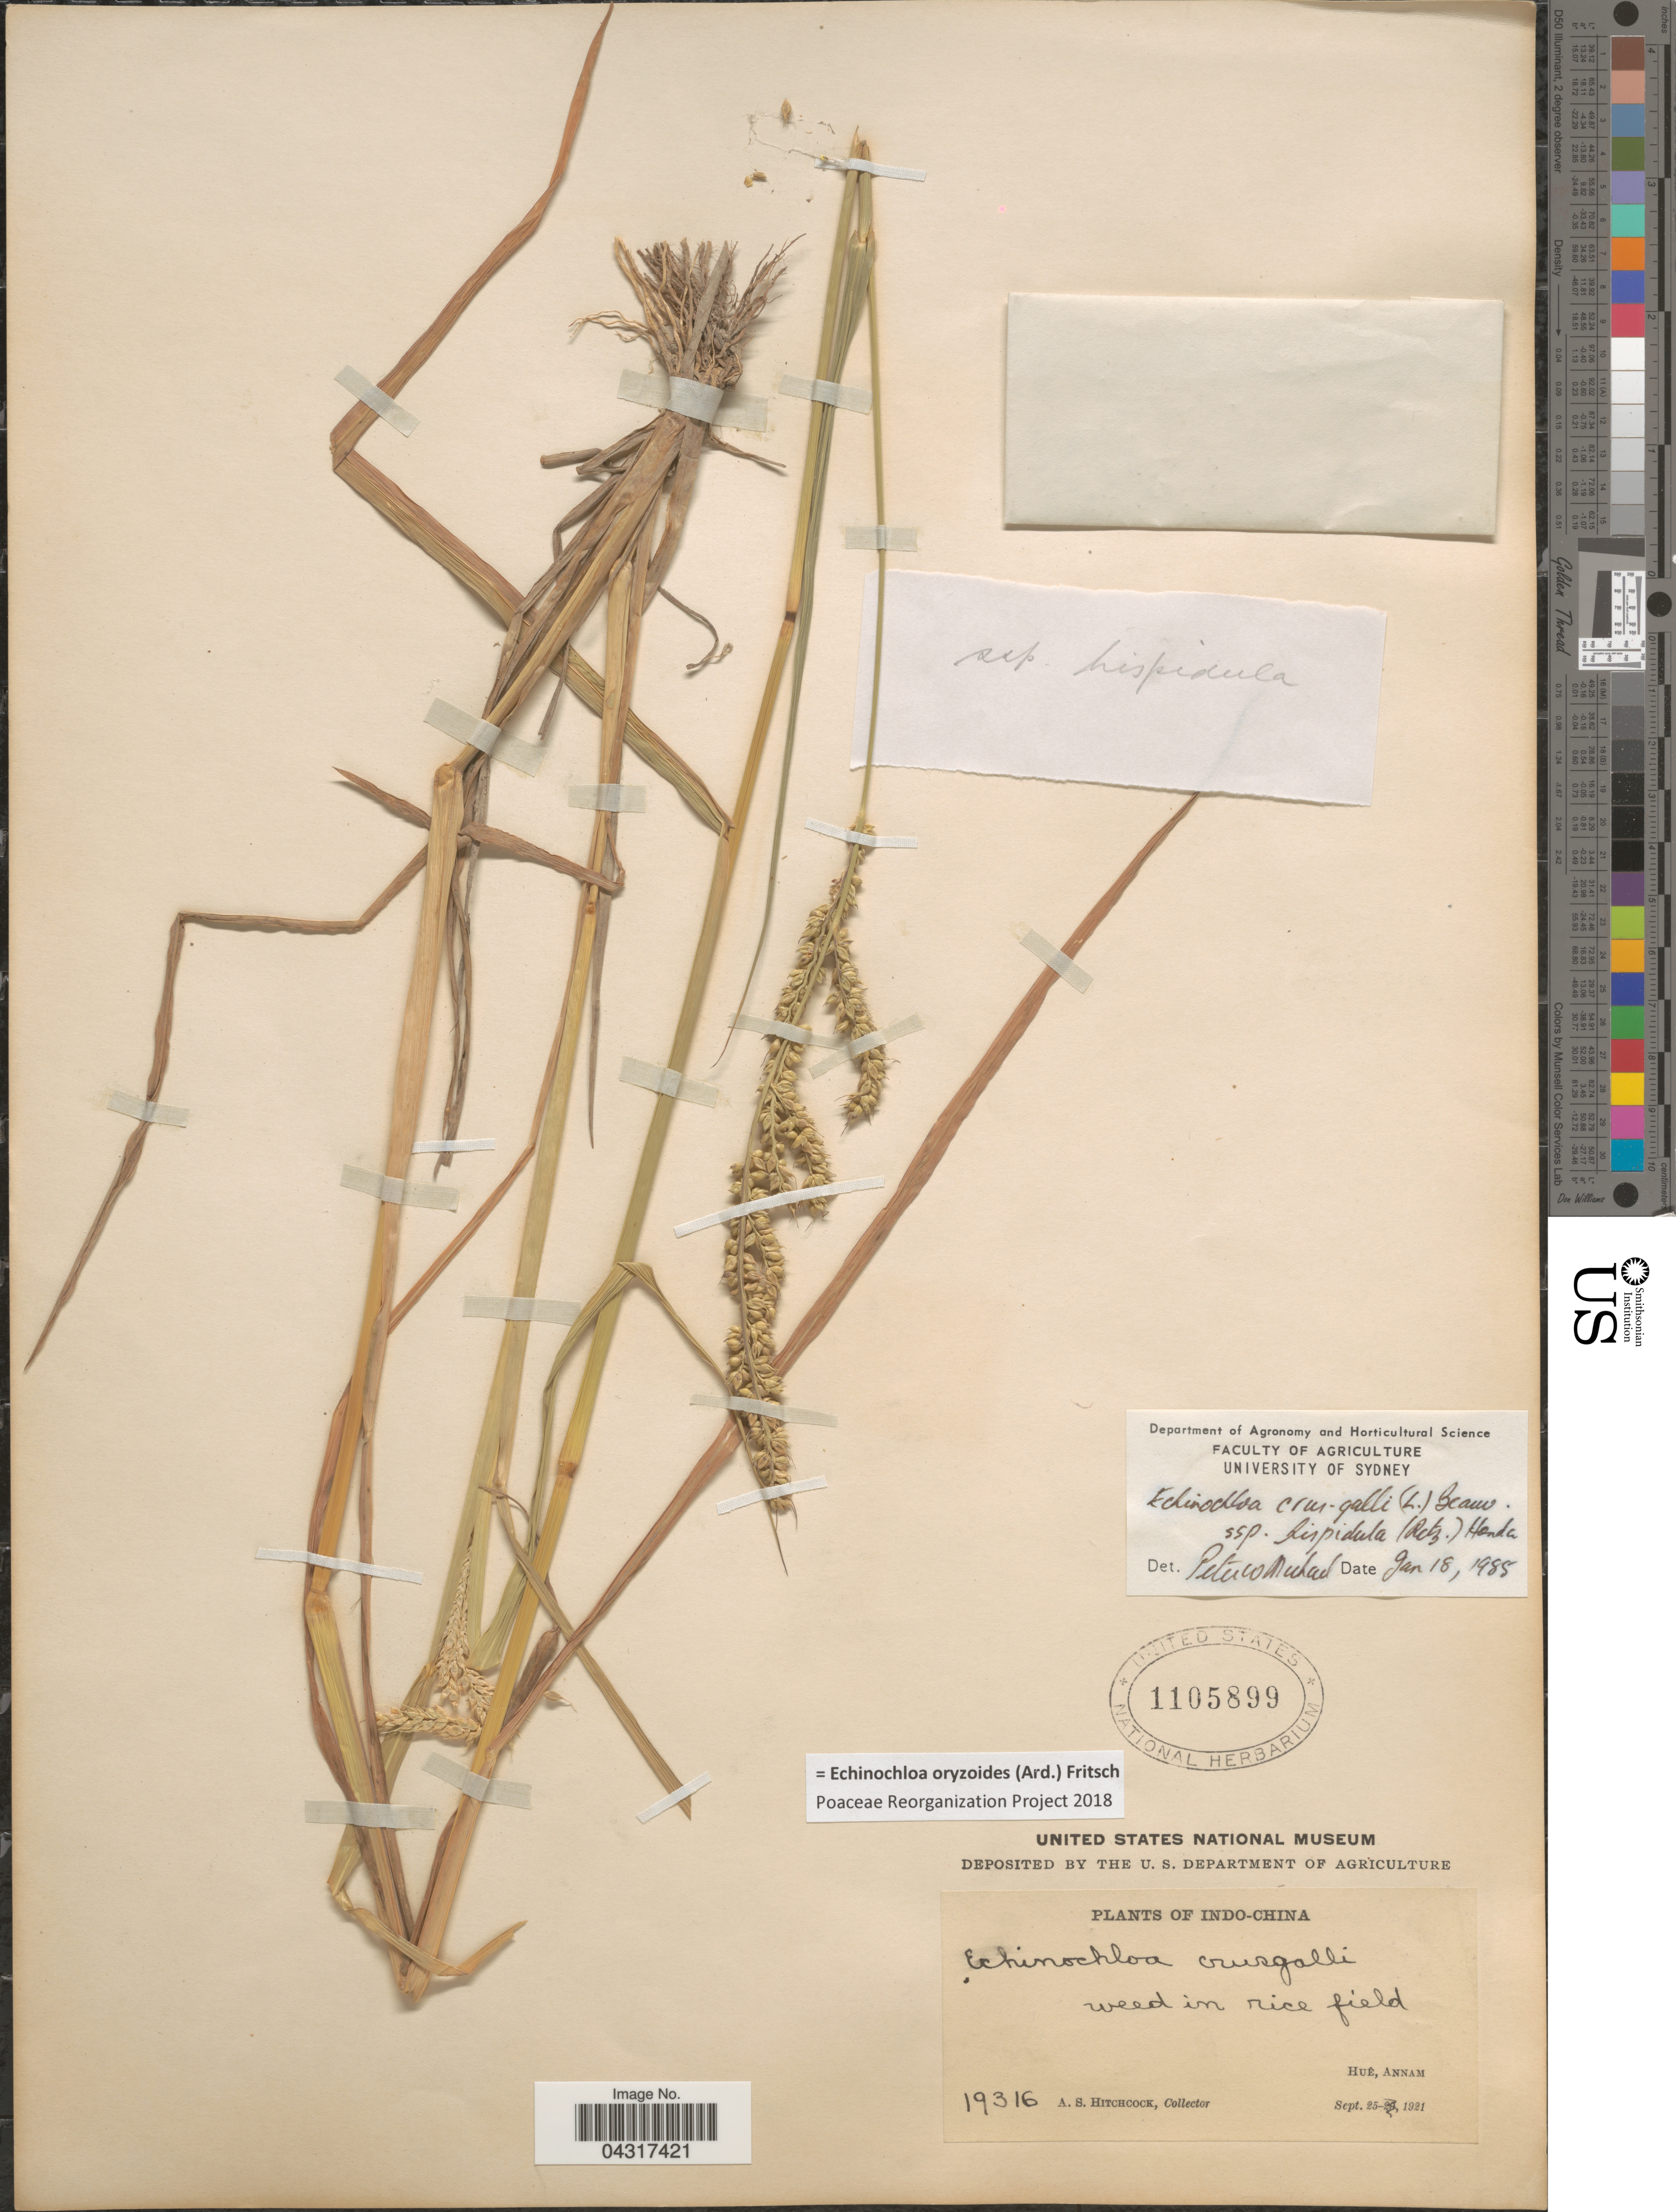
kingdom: Plantae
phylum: Tracheophyta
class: Liliopsida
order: Poales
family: Poaceae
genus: Echinochloa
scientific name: Echinochloa oryzoides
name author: (Ard.) Fritsch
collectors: A. S. Hitchcock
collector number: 19316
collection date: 1921-09-25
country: Vietnam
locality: Indo-China. Huê, Annam.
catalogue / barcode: US 1105899